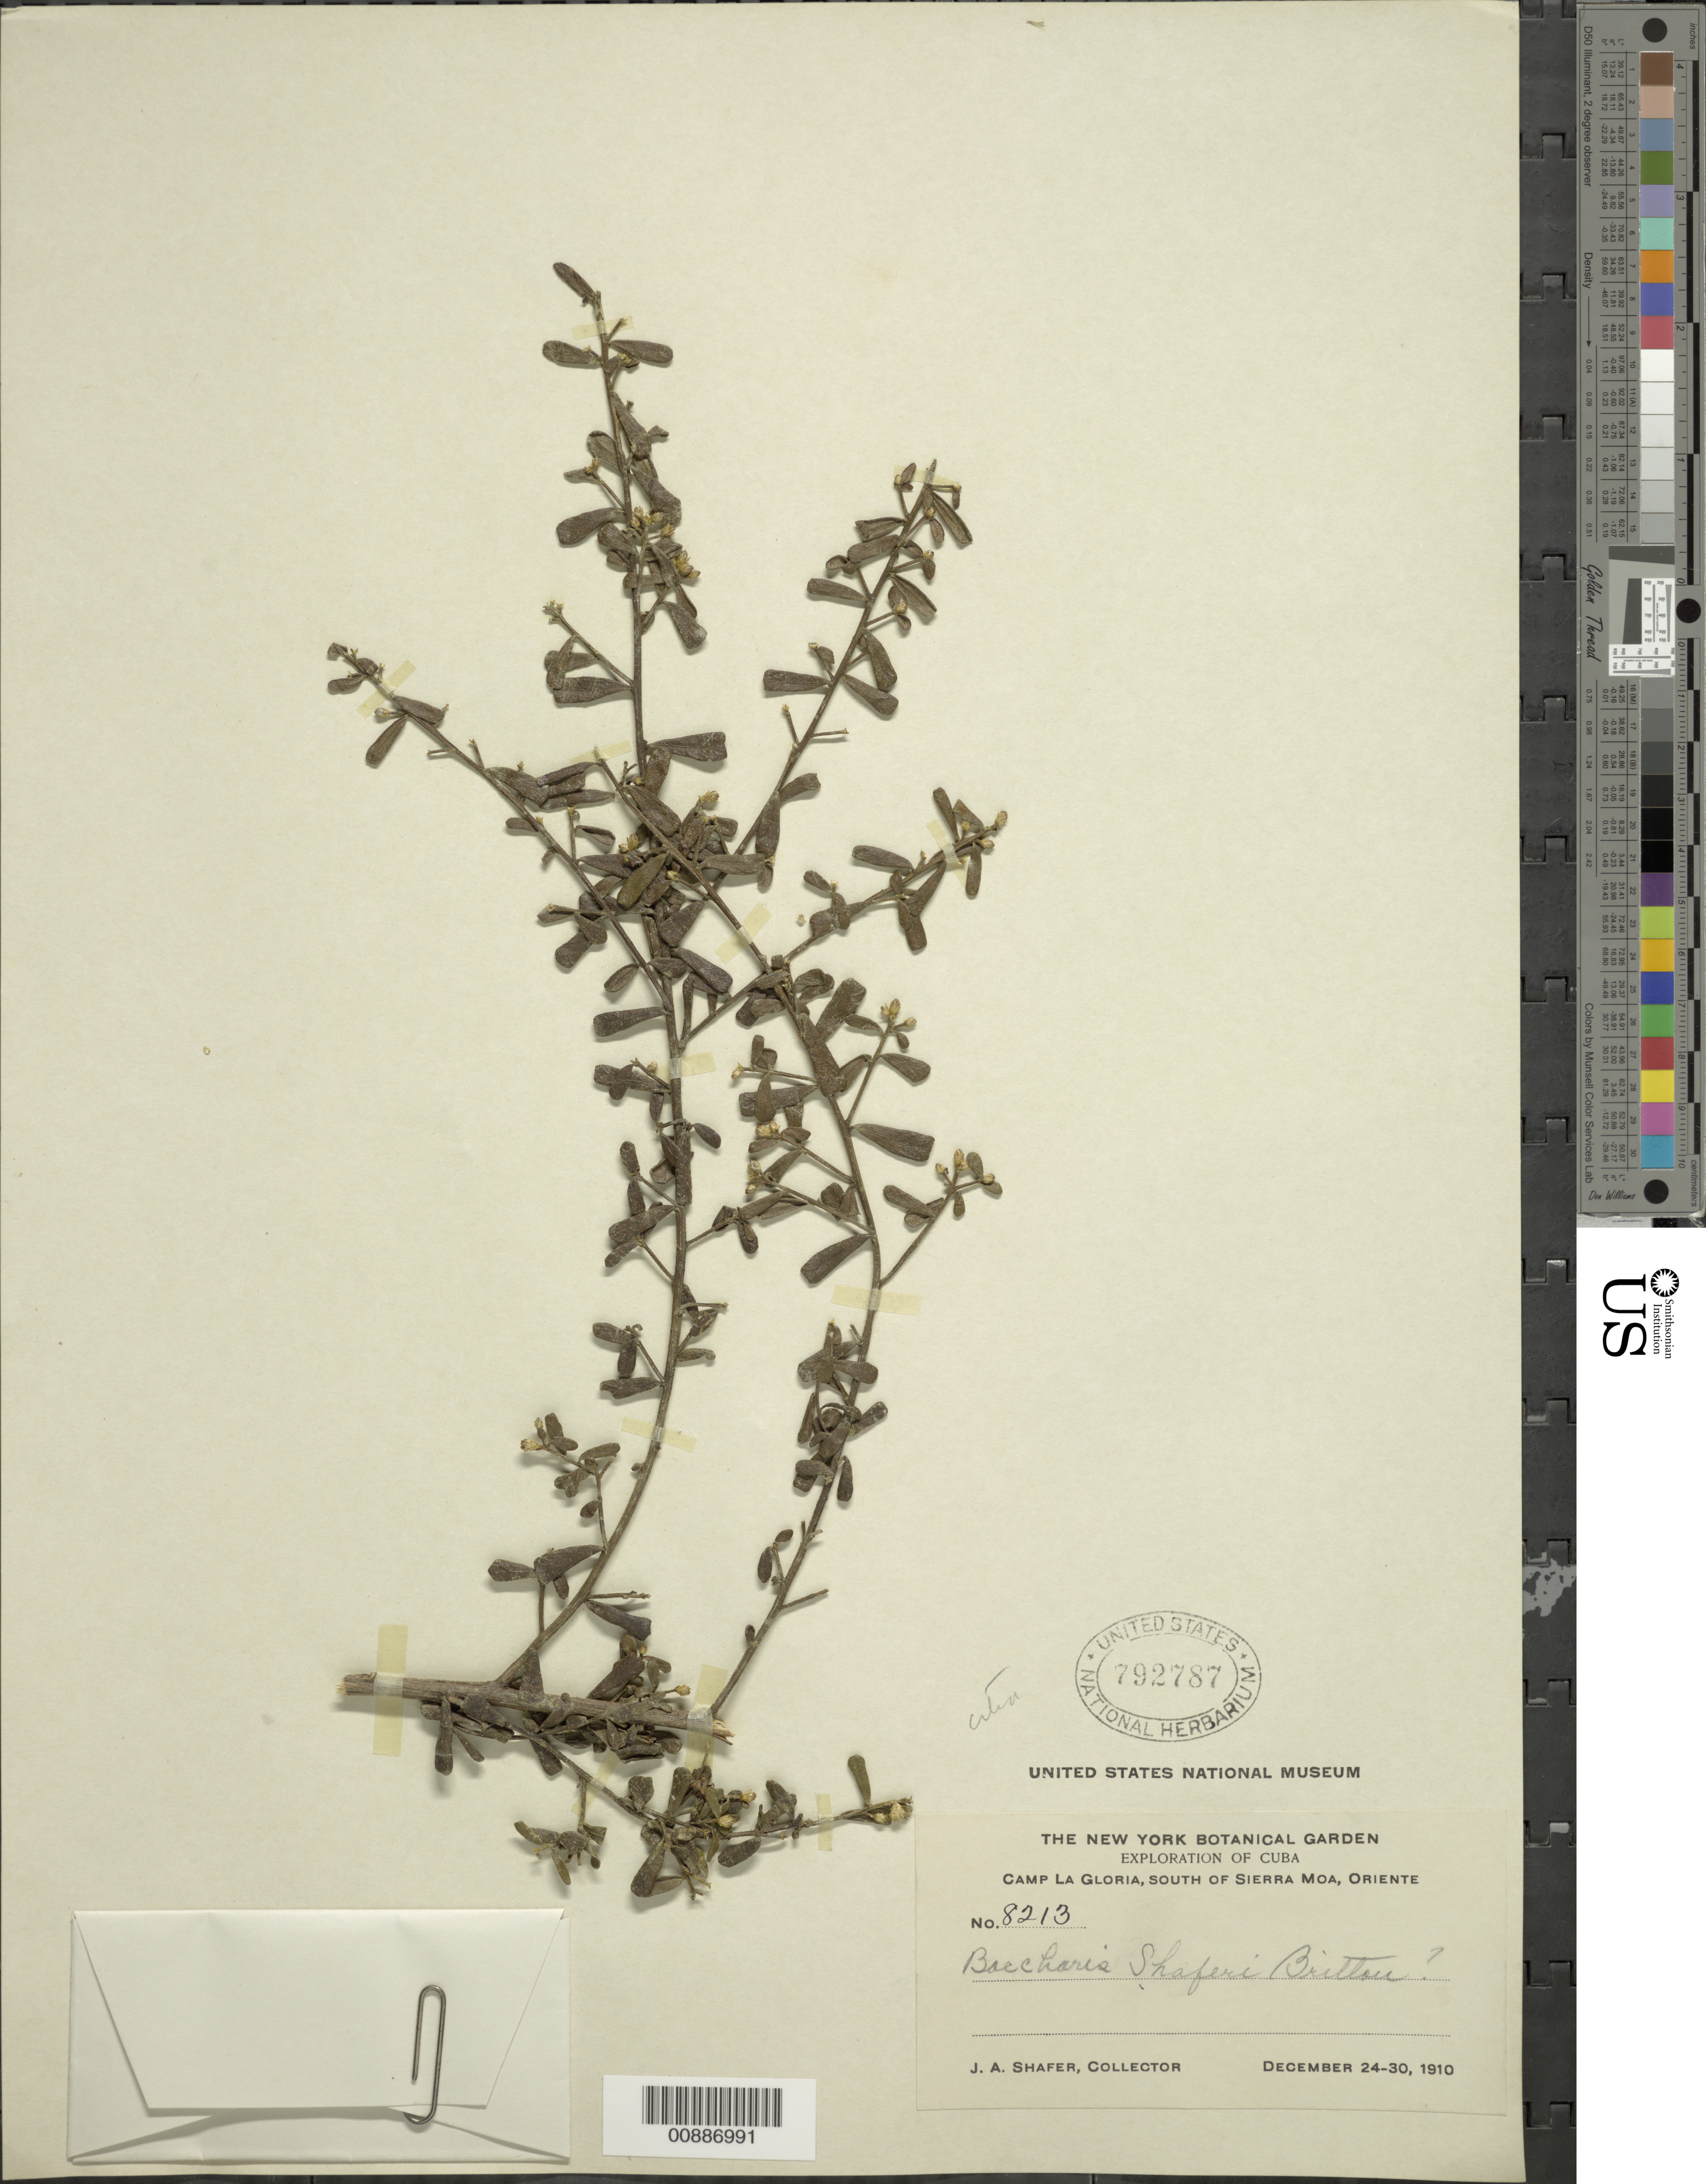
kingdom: Plantae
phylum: Tracheophyta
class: Magnoliopsida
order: Asterales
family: Asteraceae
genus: Baccharis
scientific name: Baccharis shaferi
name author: Britton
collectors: J. A. Shafer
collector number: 8213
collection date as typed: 24 Dec 1910 to 30 Dec 1910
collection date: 1910-12-24/1910-12-30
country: Cuba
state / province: Oriente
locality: Camp la Gloria, south of Sierra Moa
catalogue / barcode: US 792787